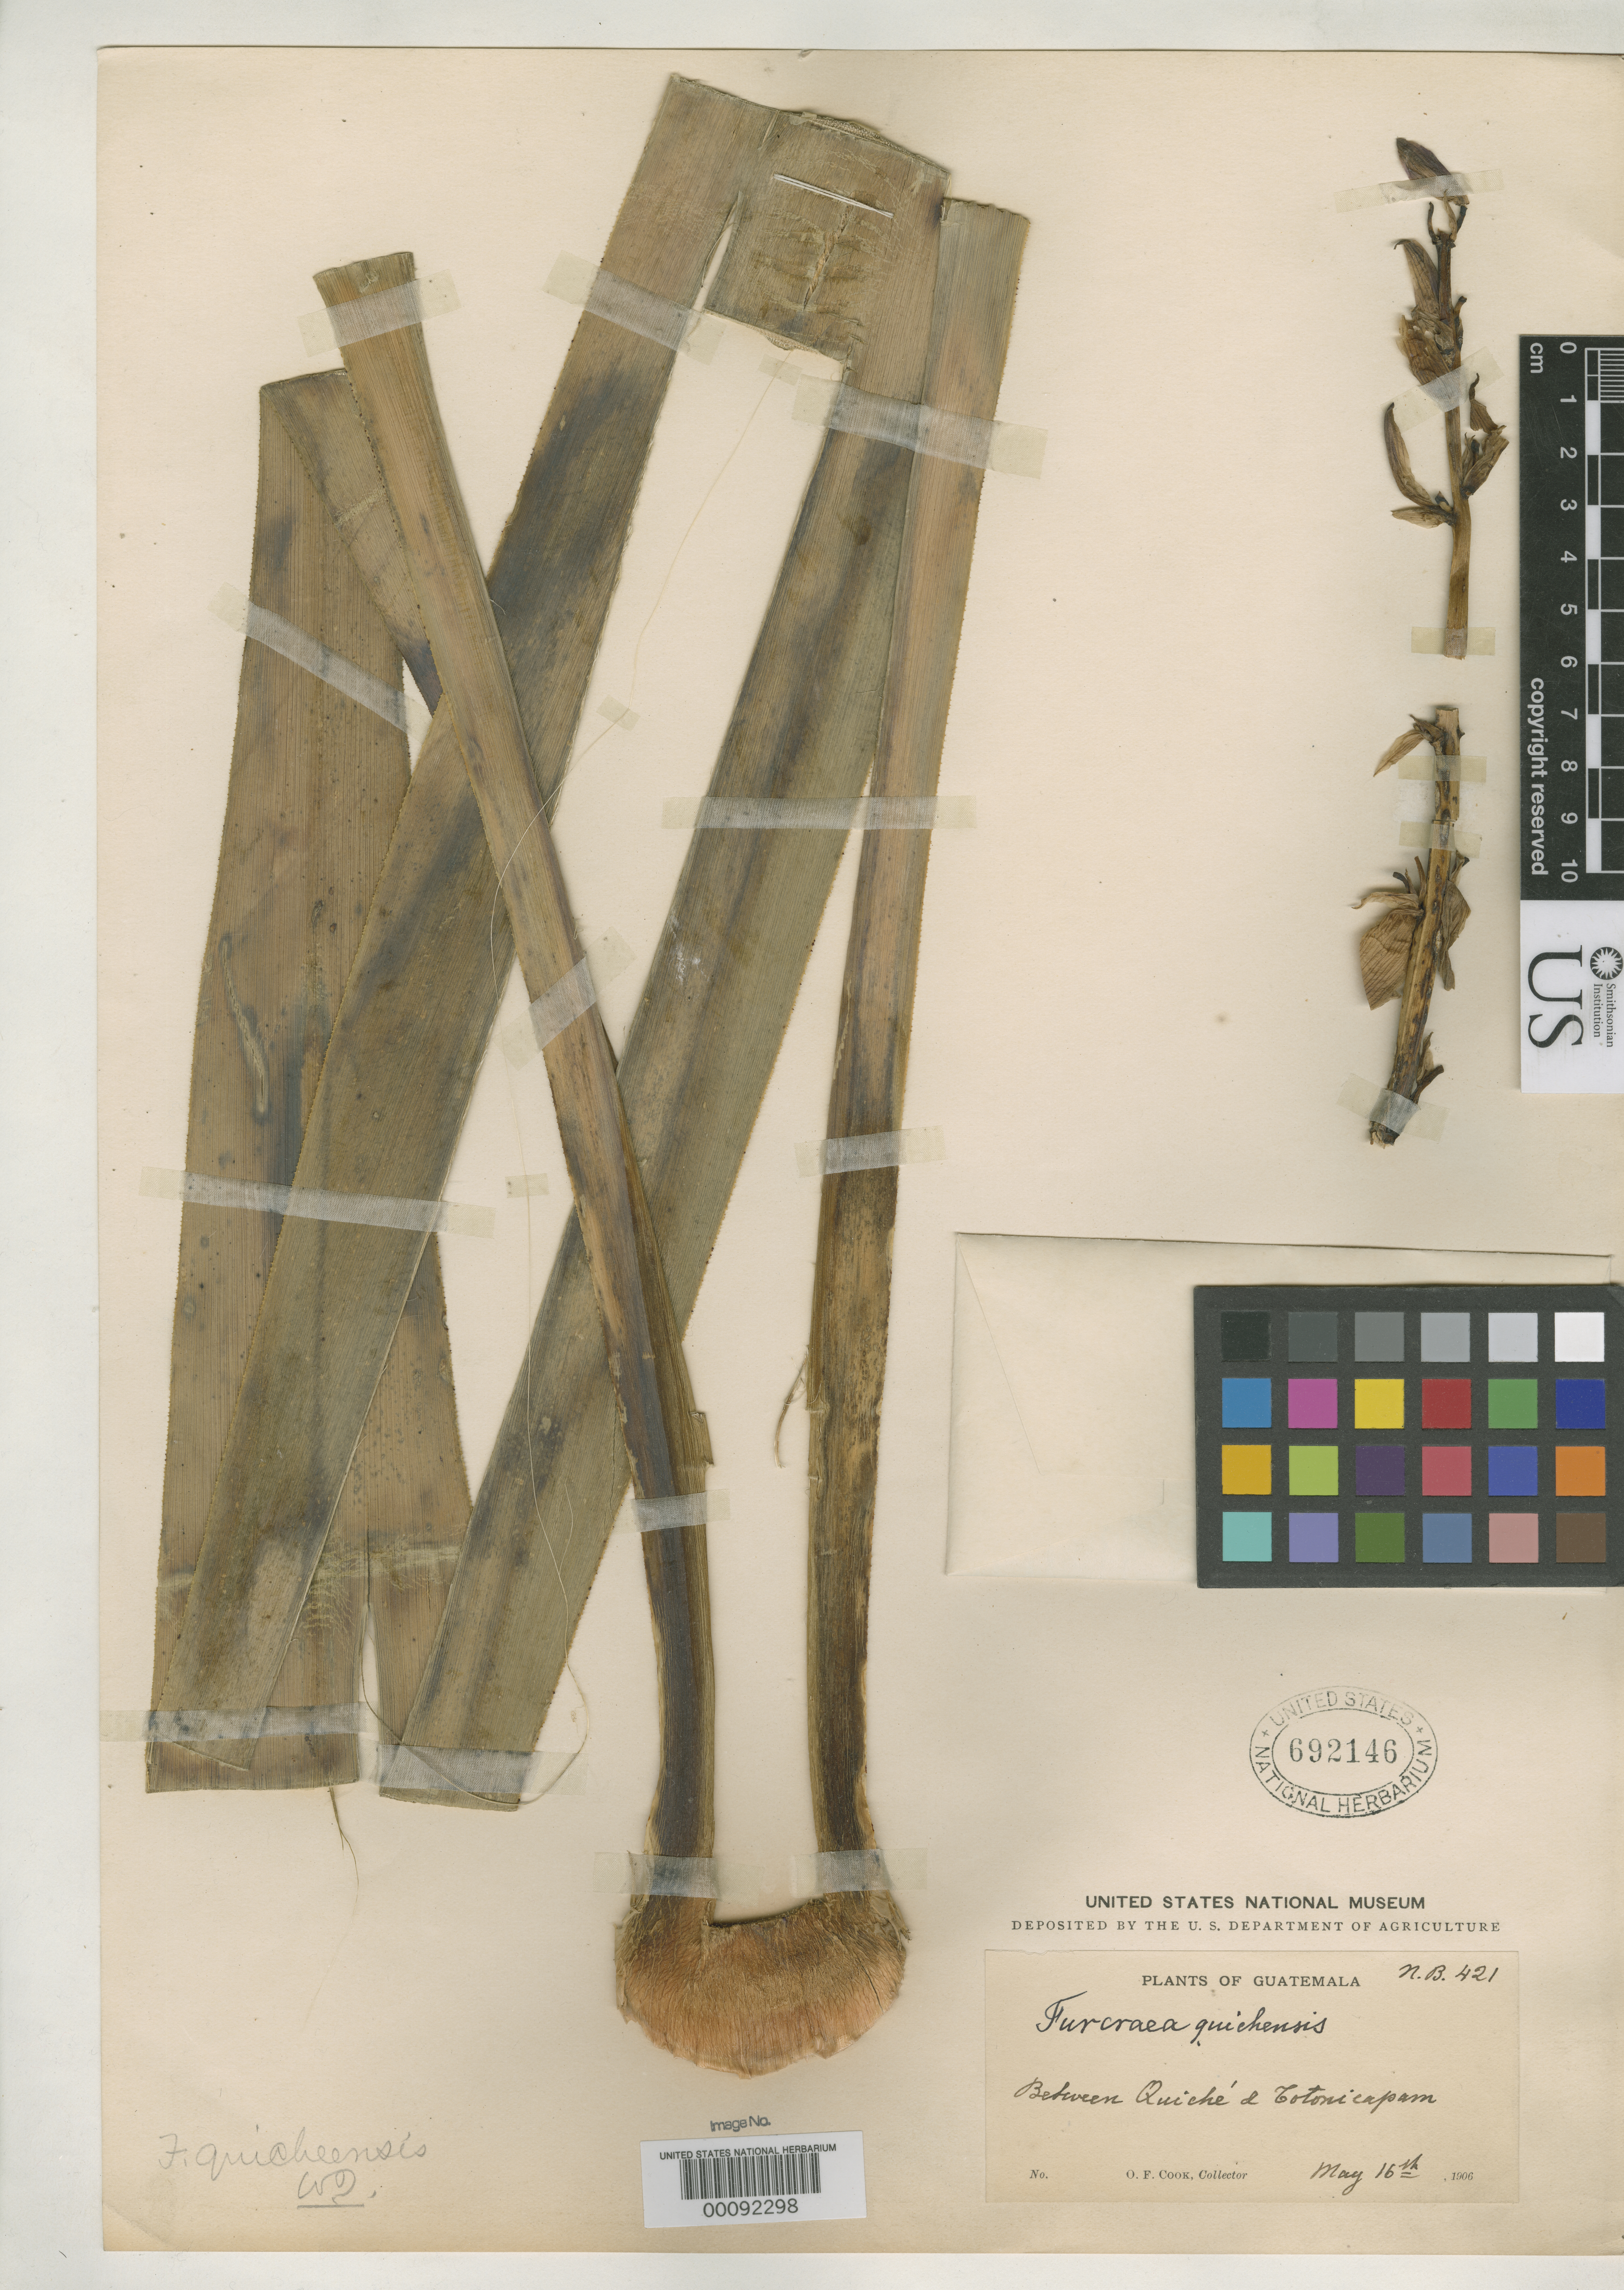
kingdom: Plantae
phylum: Tracheophyta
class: Liliopsida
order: Asparagales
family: Asparagaceae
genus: Furcraea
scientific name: Furcraea quicheensis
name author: Trel.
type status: Holotype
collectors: O. F. Cook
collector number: N.b. 421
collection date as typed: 16 May 1906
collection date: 1906-05-16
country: Guatemala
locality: Between Quiche and Totonicapan.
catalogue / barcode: US 692146